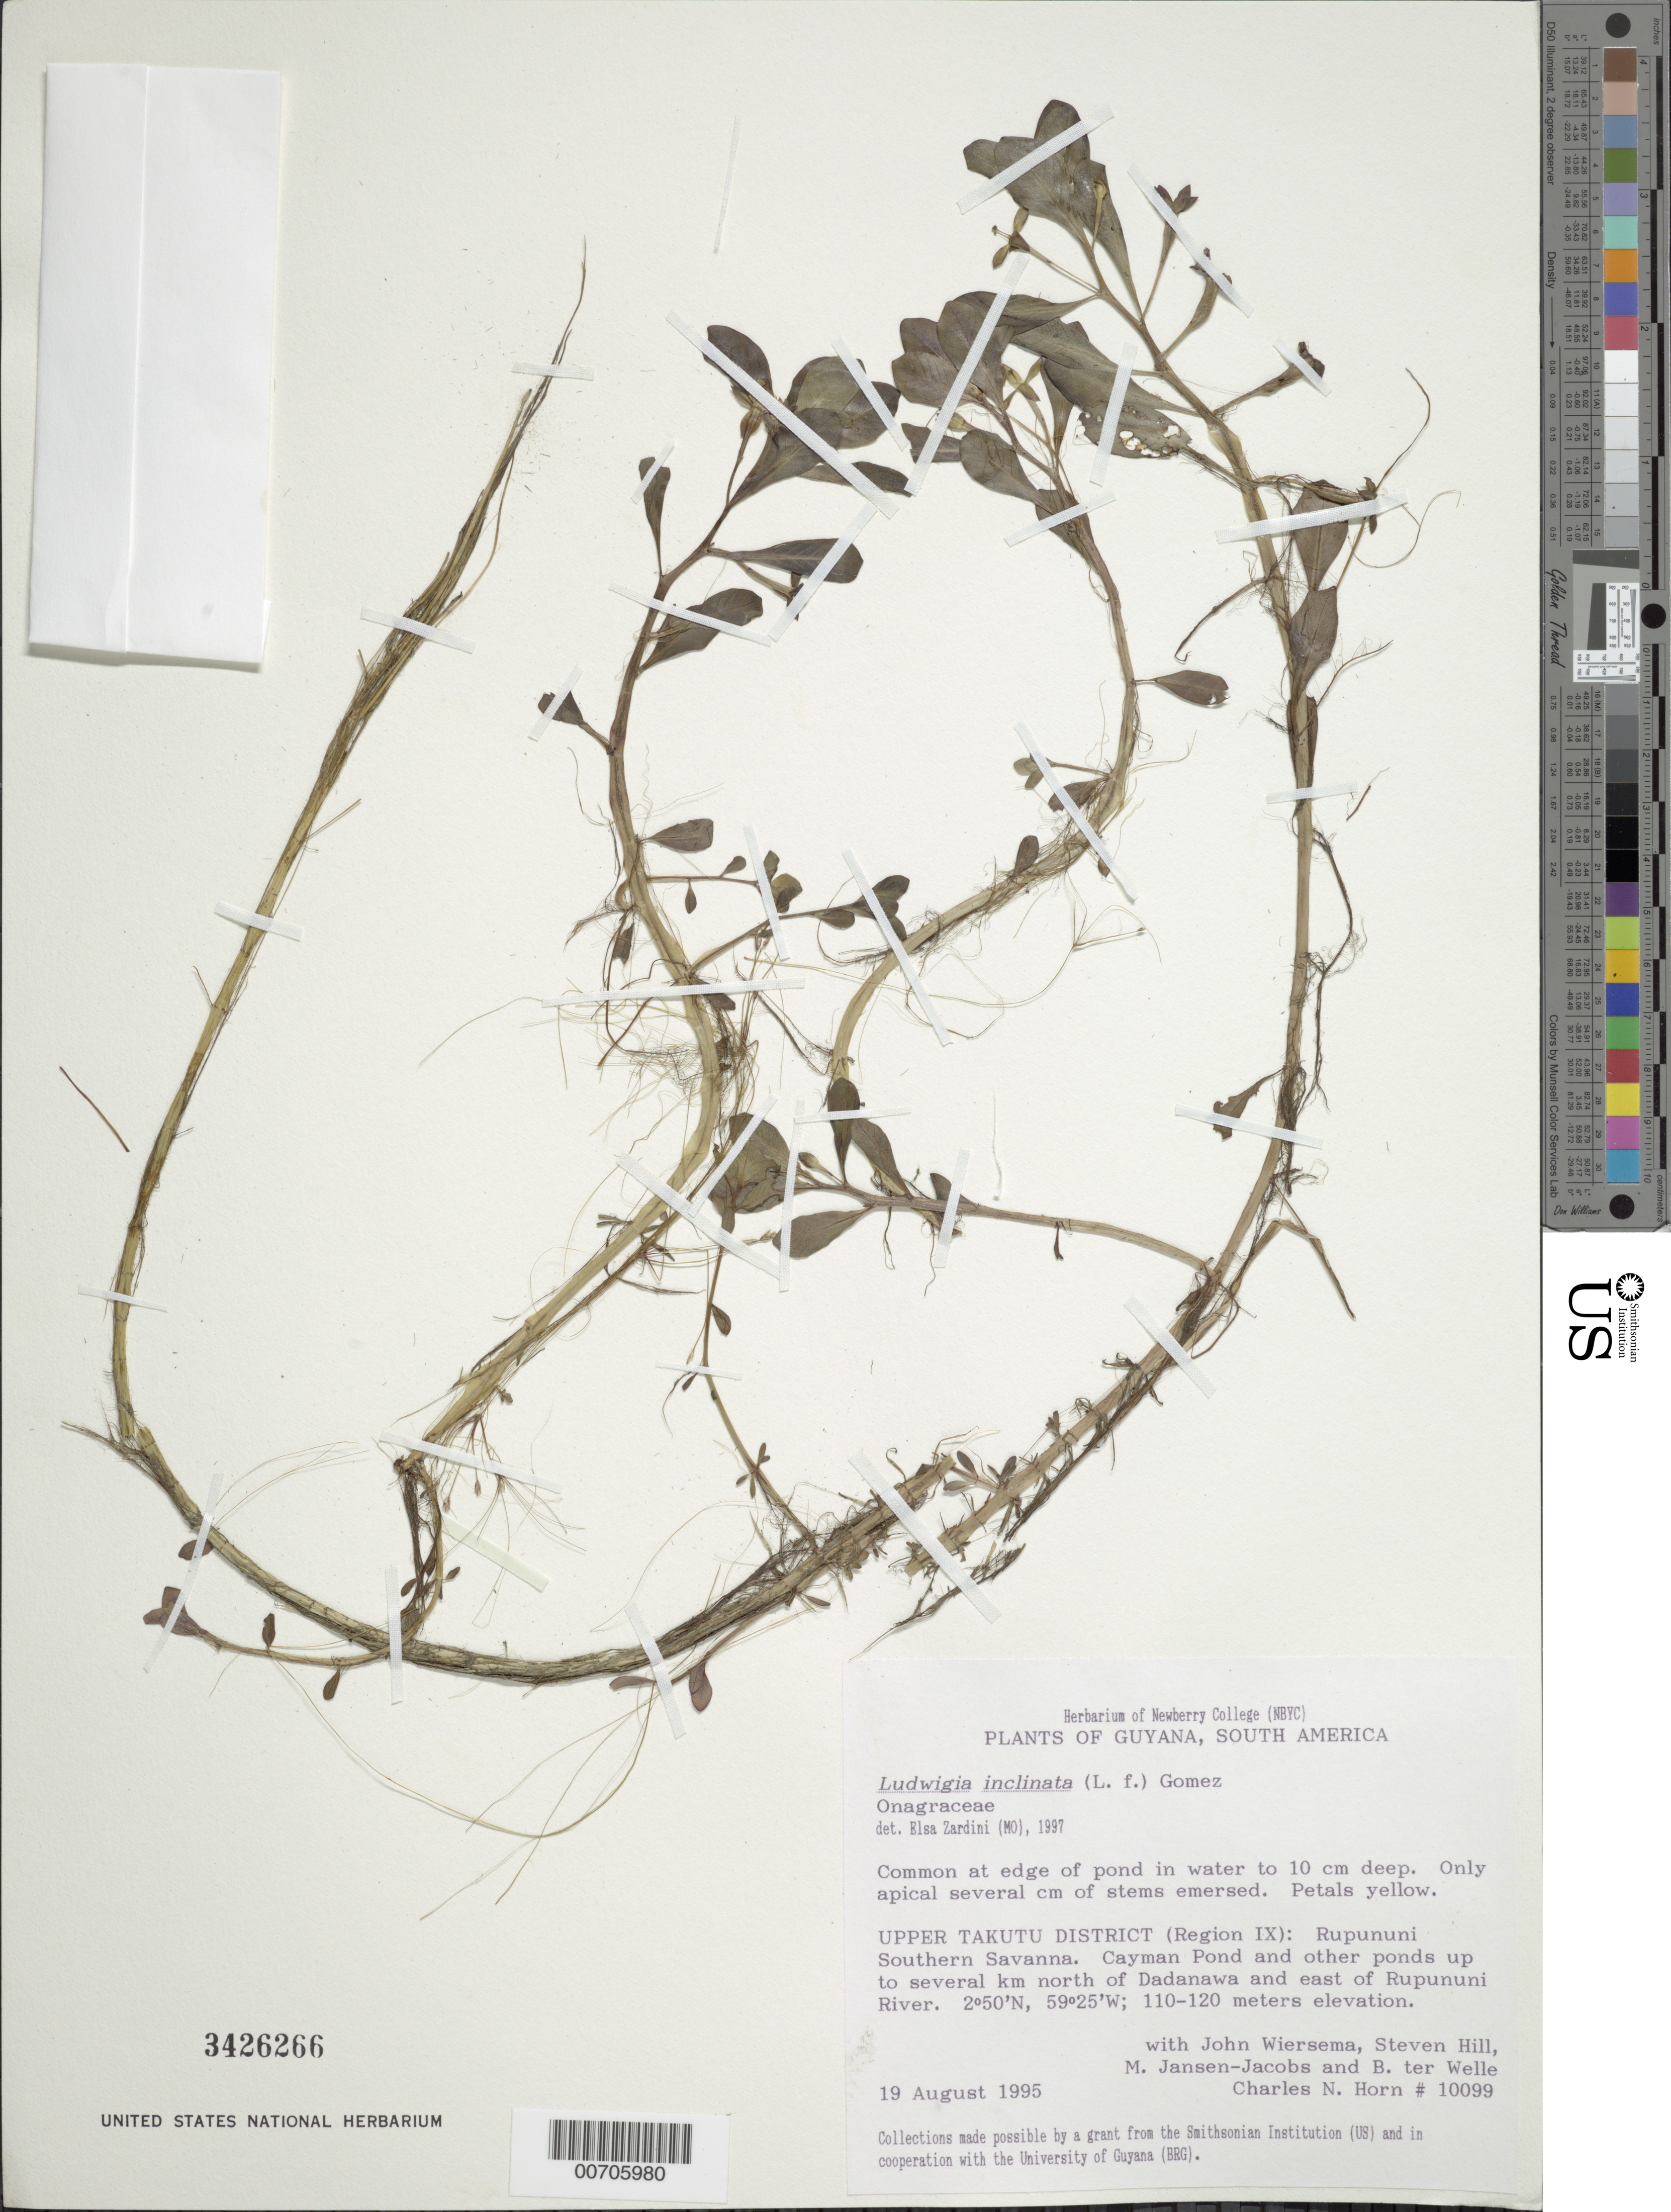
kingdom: Plantae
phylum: Tracheophyta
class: Magnoliopsida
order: Myrtales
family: Onagraceae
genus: Ludwigia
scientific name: Ludwigia inclinata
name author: (L. f.) M. Gómez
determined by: Zardini, E. M.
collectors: C. N. Horn, J. H. Wiersema, S. Hill, Kimp, F. M. G. J. (Determiner), Jansen-Jacobs, M. J., (U), Nationaal Herbarium Nederland, Utrecht University branch (Determiner) & B. Welle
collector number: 10099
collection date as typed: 19-Aug-95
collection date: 1995-08-19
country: Guyana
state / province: U. Takutu-U. Essequibo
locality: Rupununi Southern Savanna, Cayman Pond and other ponds up to several km north of Dadanawa and east of Rupununi River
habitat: Edge of pond in water to 10 cm deep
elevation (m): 110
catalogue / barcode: US 3426266